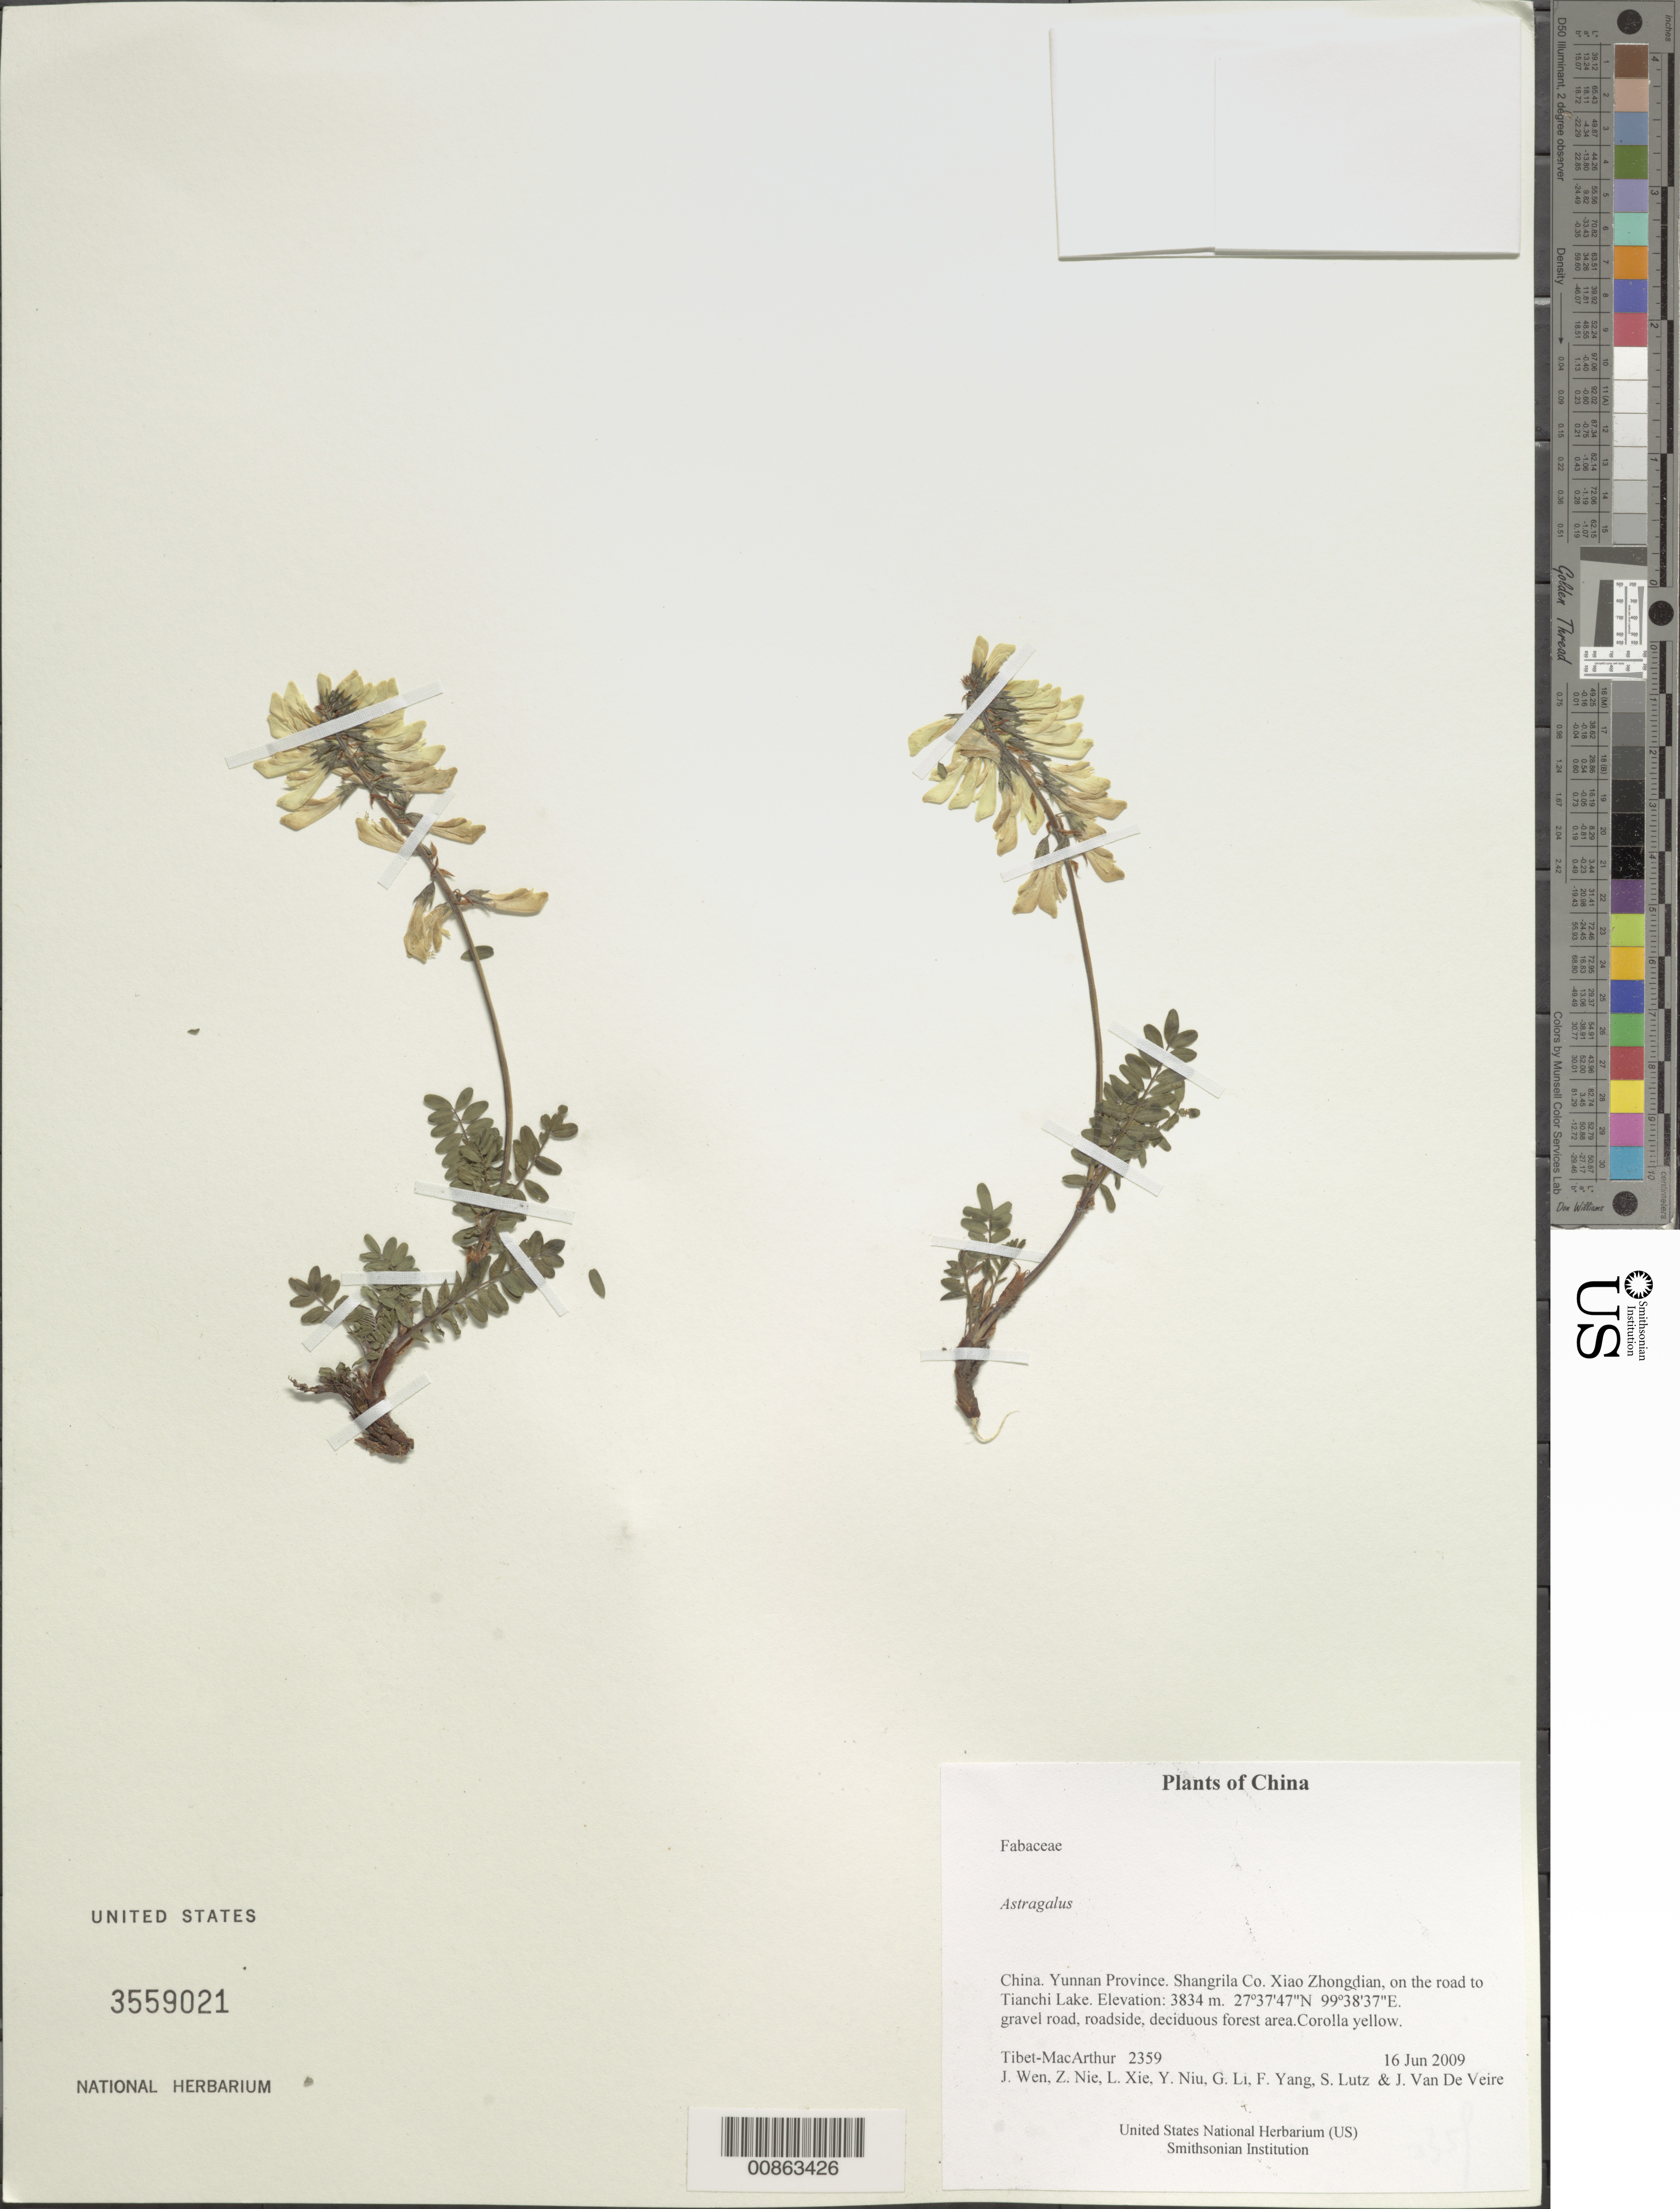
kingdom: Plantae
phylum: Tracheophyta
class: Magnoliopsida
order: Fabales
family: Fabaceae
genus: Astragalus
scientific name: Astragalus sp.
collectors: Tibet-MacArthur, J. Wen, Z. Nie, L. Xie, Y. Niu, G. Li, F. Yang, S. Lutz & J. Van De Veire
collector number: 2359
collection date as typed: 16 Jun 2009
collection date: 2009-06-16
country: China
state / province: Yunnan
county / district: Shangrila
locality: Xiao Zhongdian, on the road to Tianchi Lake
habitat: gravel road, roadside, deciduous forest area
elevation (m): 3834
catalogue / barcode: US 3559021